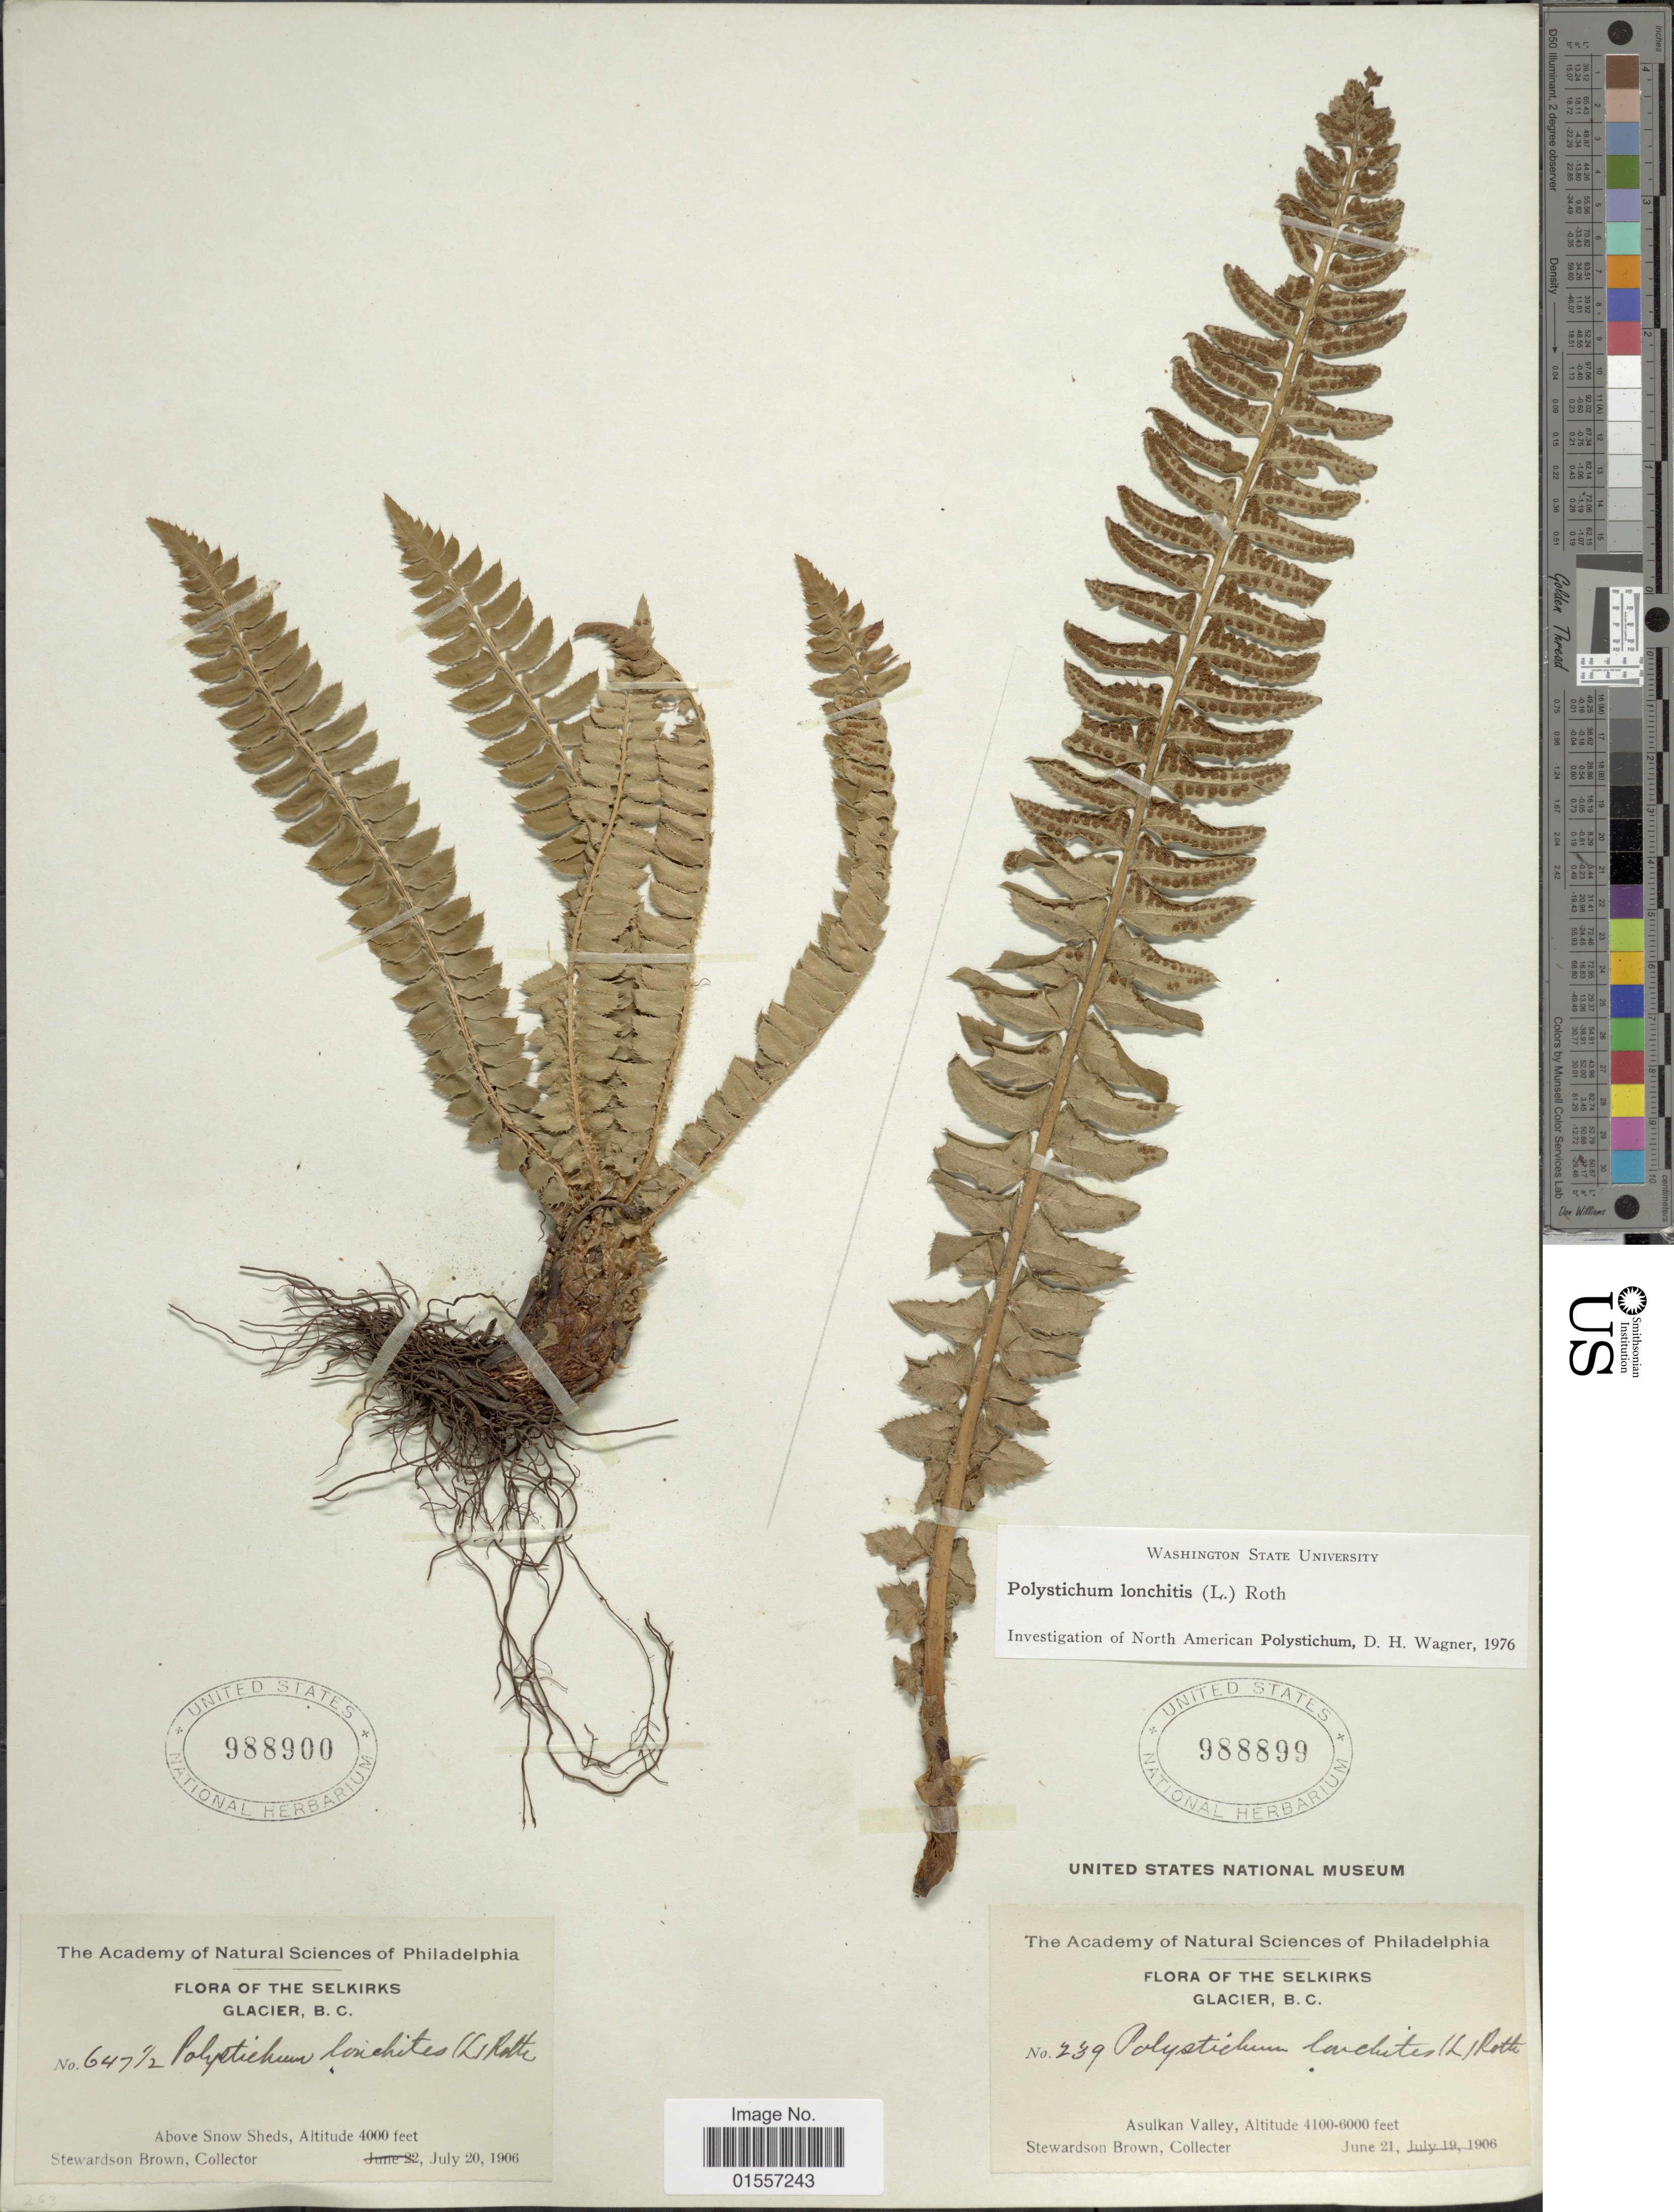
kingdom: Plantae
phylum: Tracheophyta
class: Polypodiopsida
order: Polypodiales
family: Dryopteridaceae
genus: Polystichum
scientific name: Polystichum lonchitis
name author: (Roth) L.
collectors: S. Brown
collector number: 239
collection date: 1906-06-21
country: Canada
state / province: British Columbia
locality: The Selkirks Glacier, Asulkan valley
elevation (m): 1250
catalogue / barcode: US 988899-2